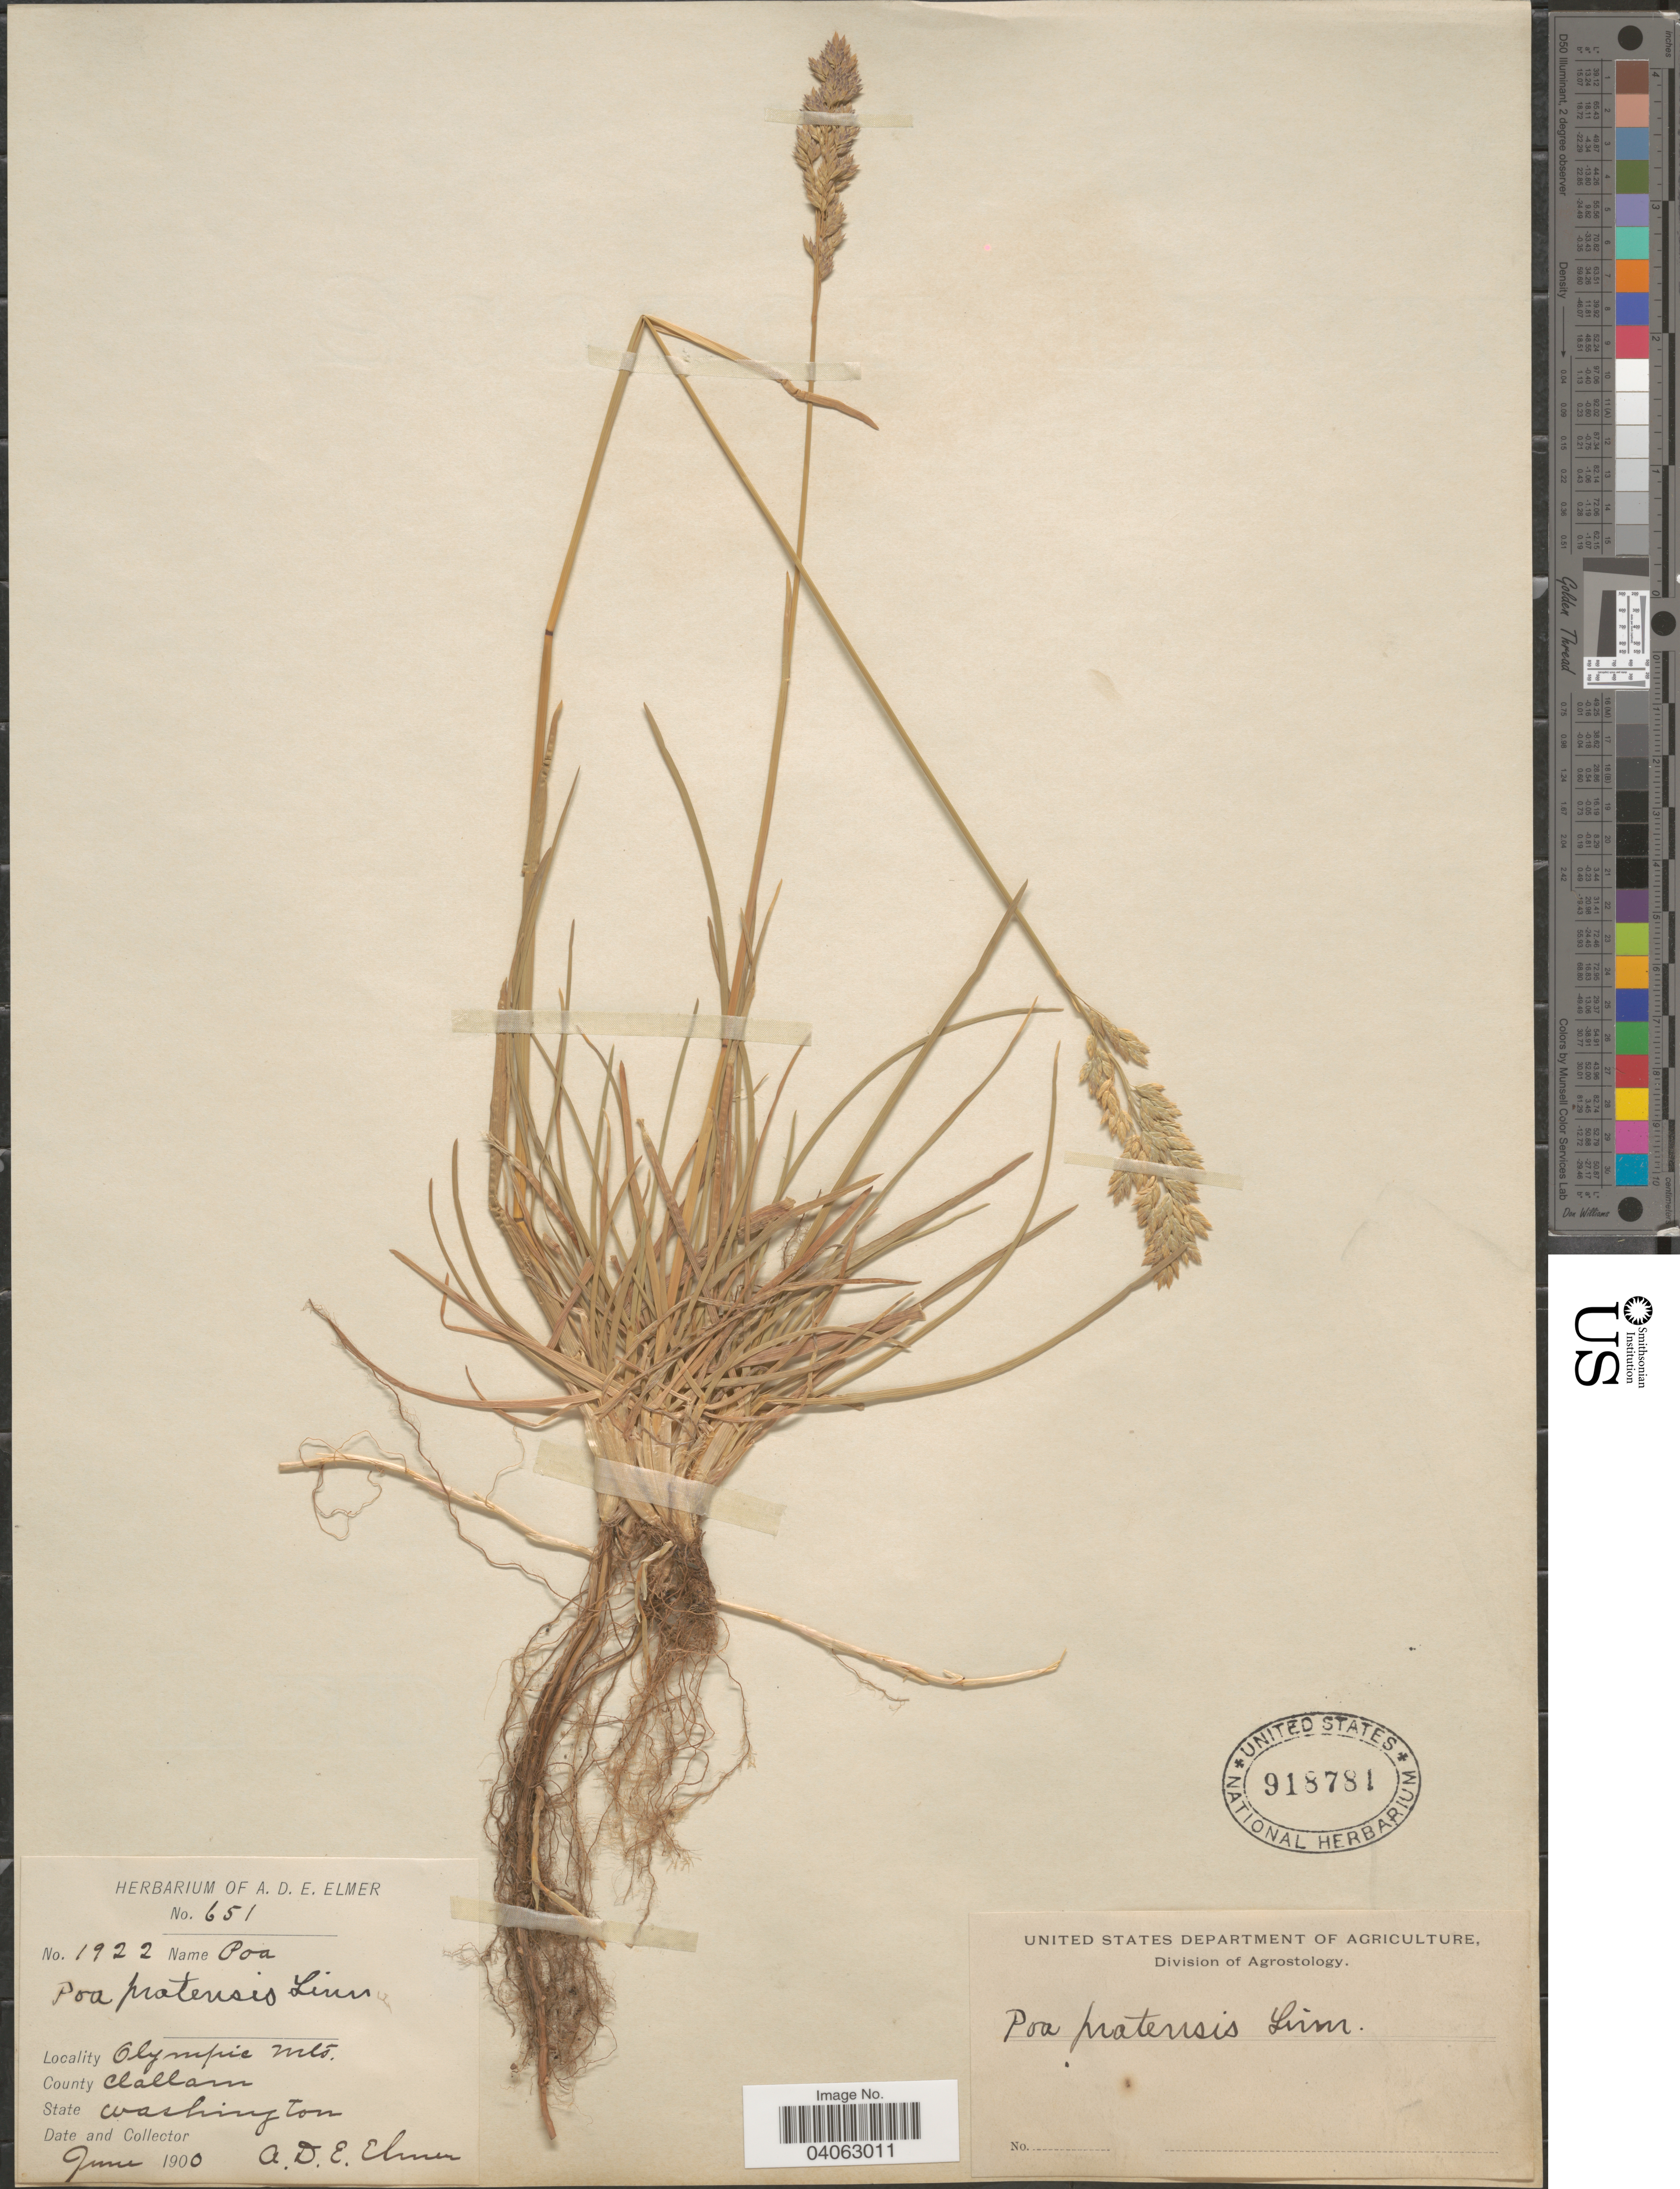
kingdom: Plantae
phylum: Tracheophyta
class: Liliopsida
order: Poales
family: Poaceae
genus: Poa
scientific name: Poa pratensis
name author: L.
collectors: A. D. E. Elmer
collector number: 1922/651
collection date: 1900-06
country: United States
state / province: Washington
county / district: Clallam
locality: Olympic Mts. County Clallam.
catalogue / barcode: US 918781